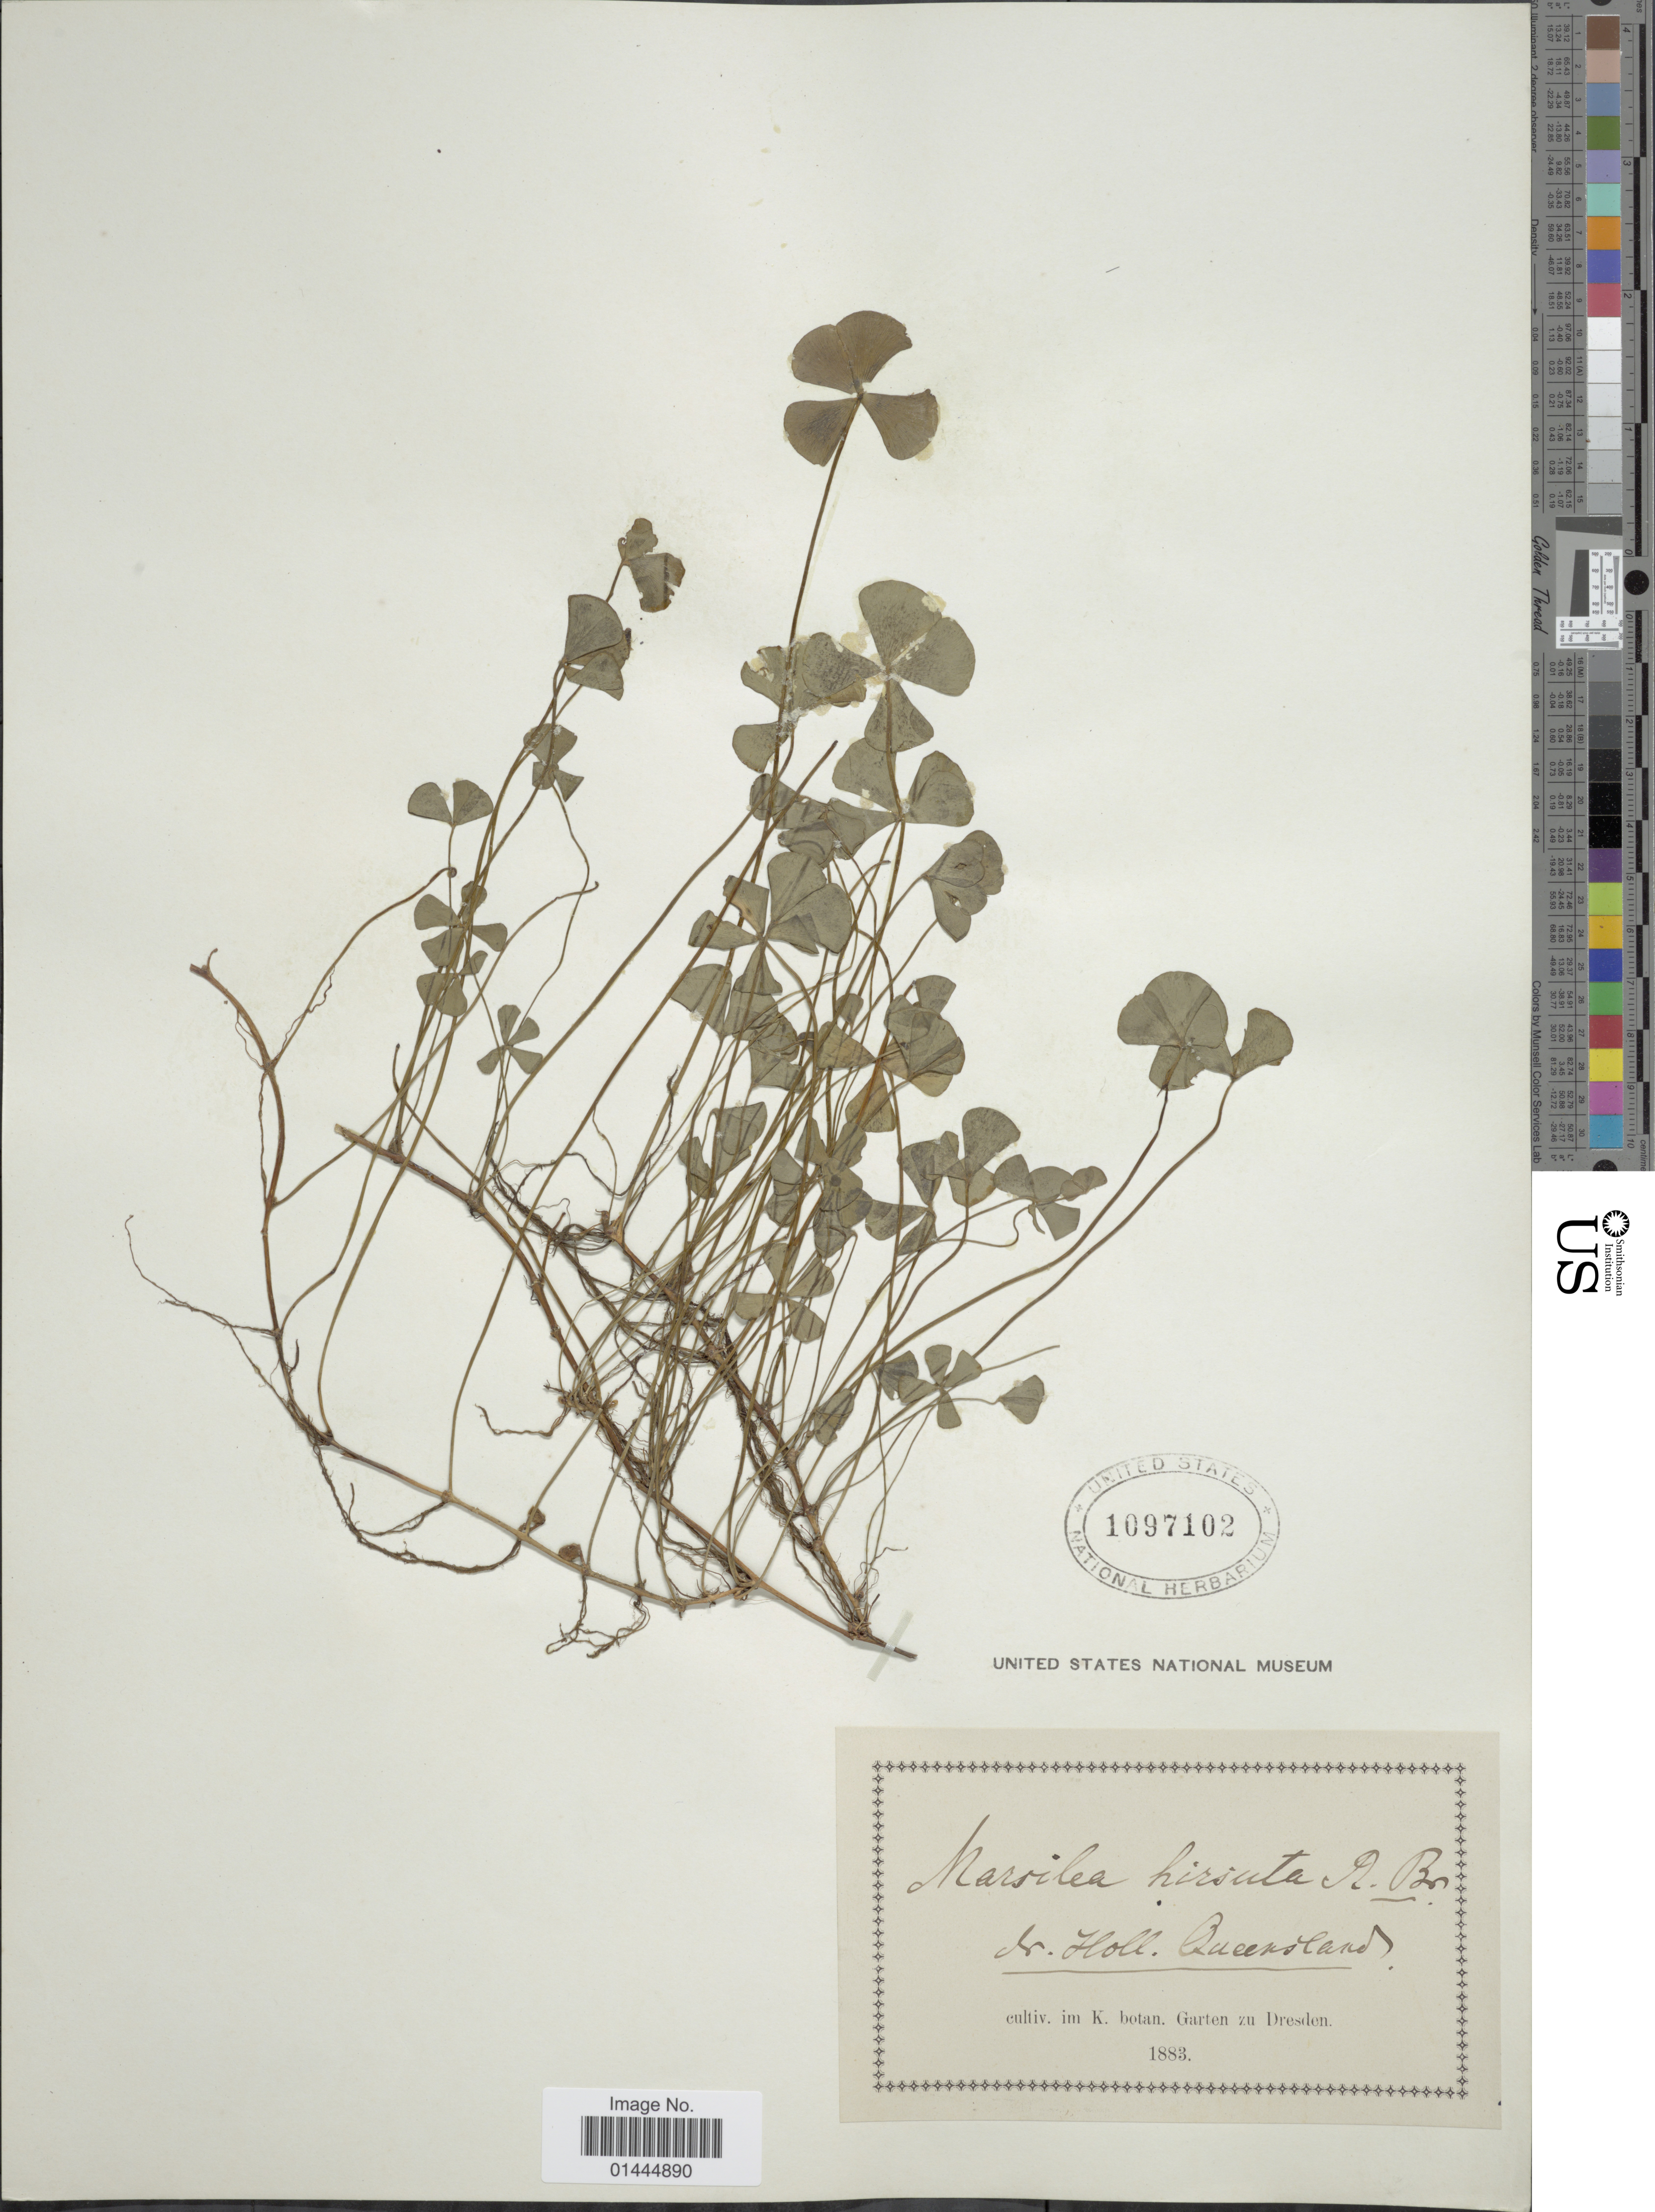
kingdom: Plantae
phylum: Tracheophyta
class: Polypodiopsida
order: Salviniales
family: Marsileaceae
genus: Marsilea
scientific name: Marsilea hirsuta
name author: R. Br.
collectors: United States National Museum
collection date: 1883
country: Australia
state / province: Queensland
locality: Cultiv. im K. botan. Garten zu Dresden, pr. Holl. Queensland [unsure placement].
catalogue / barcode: US 1097102